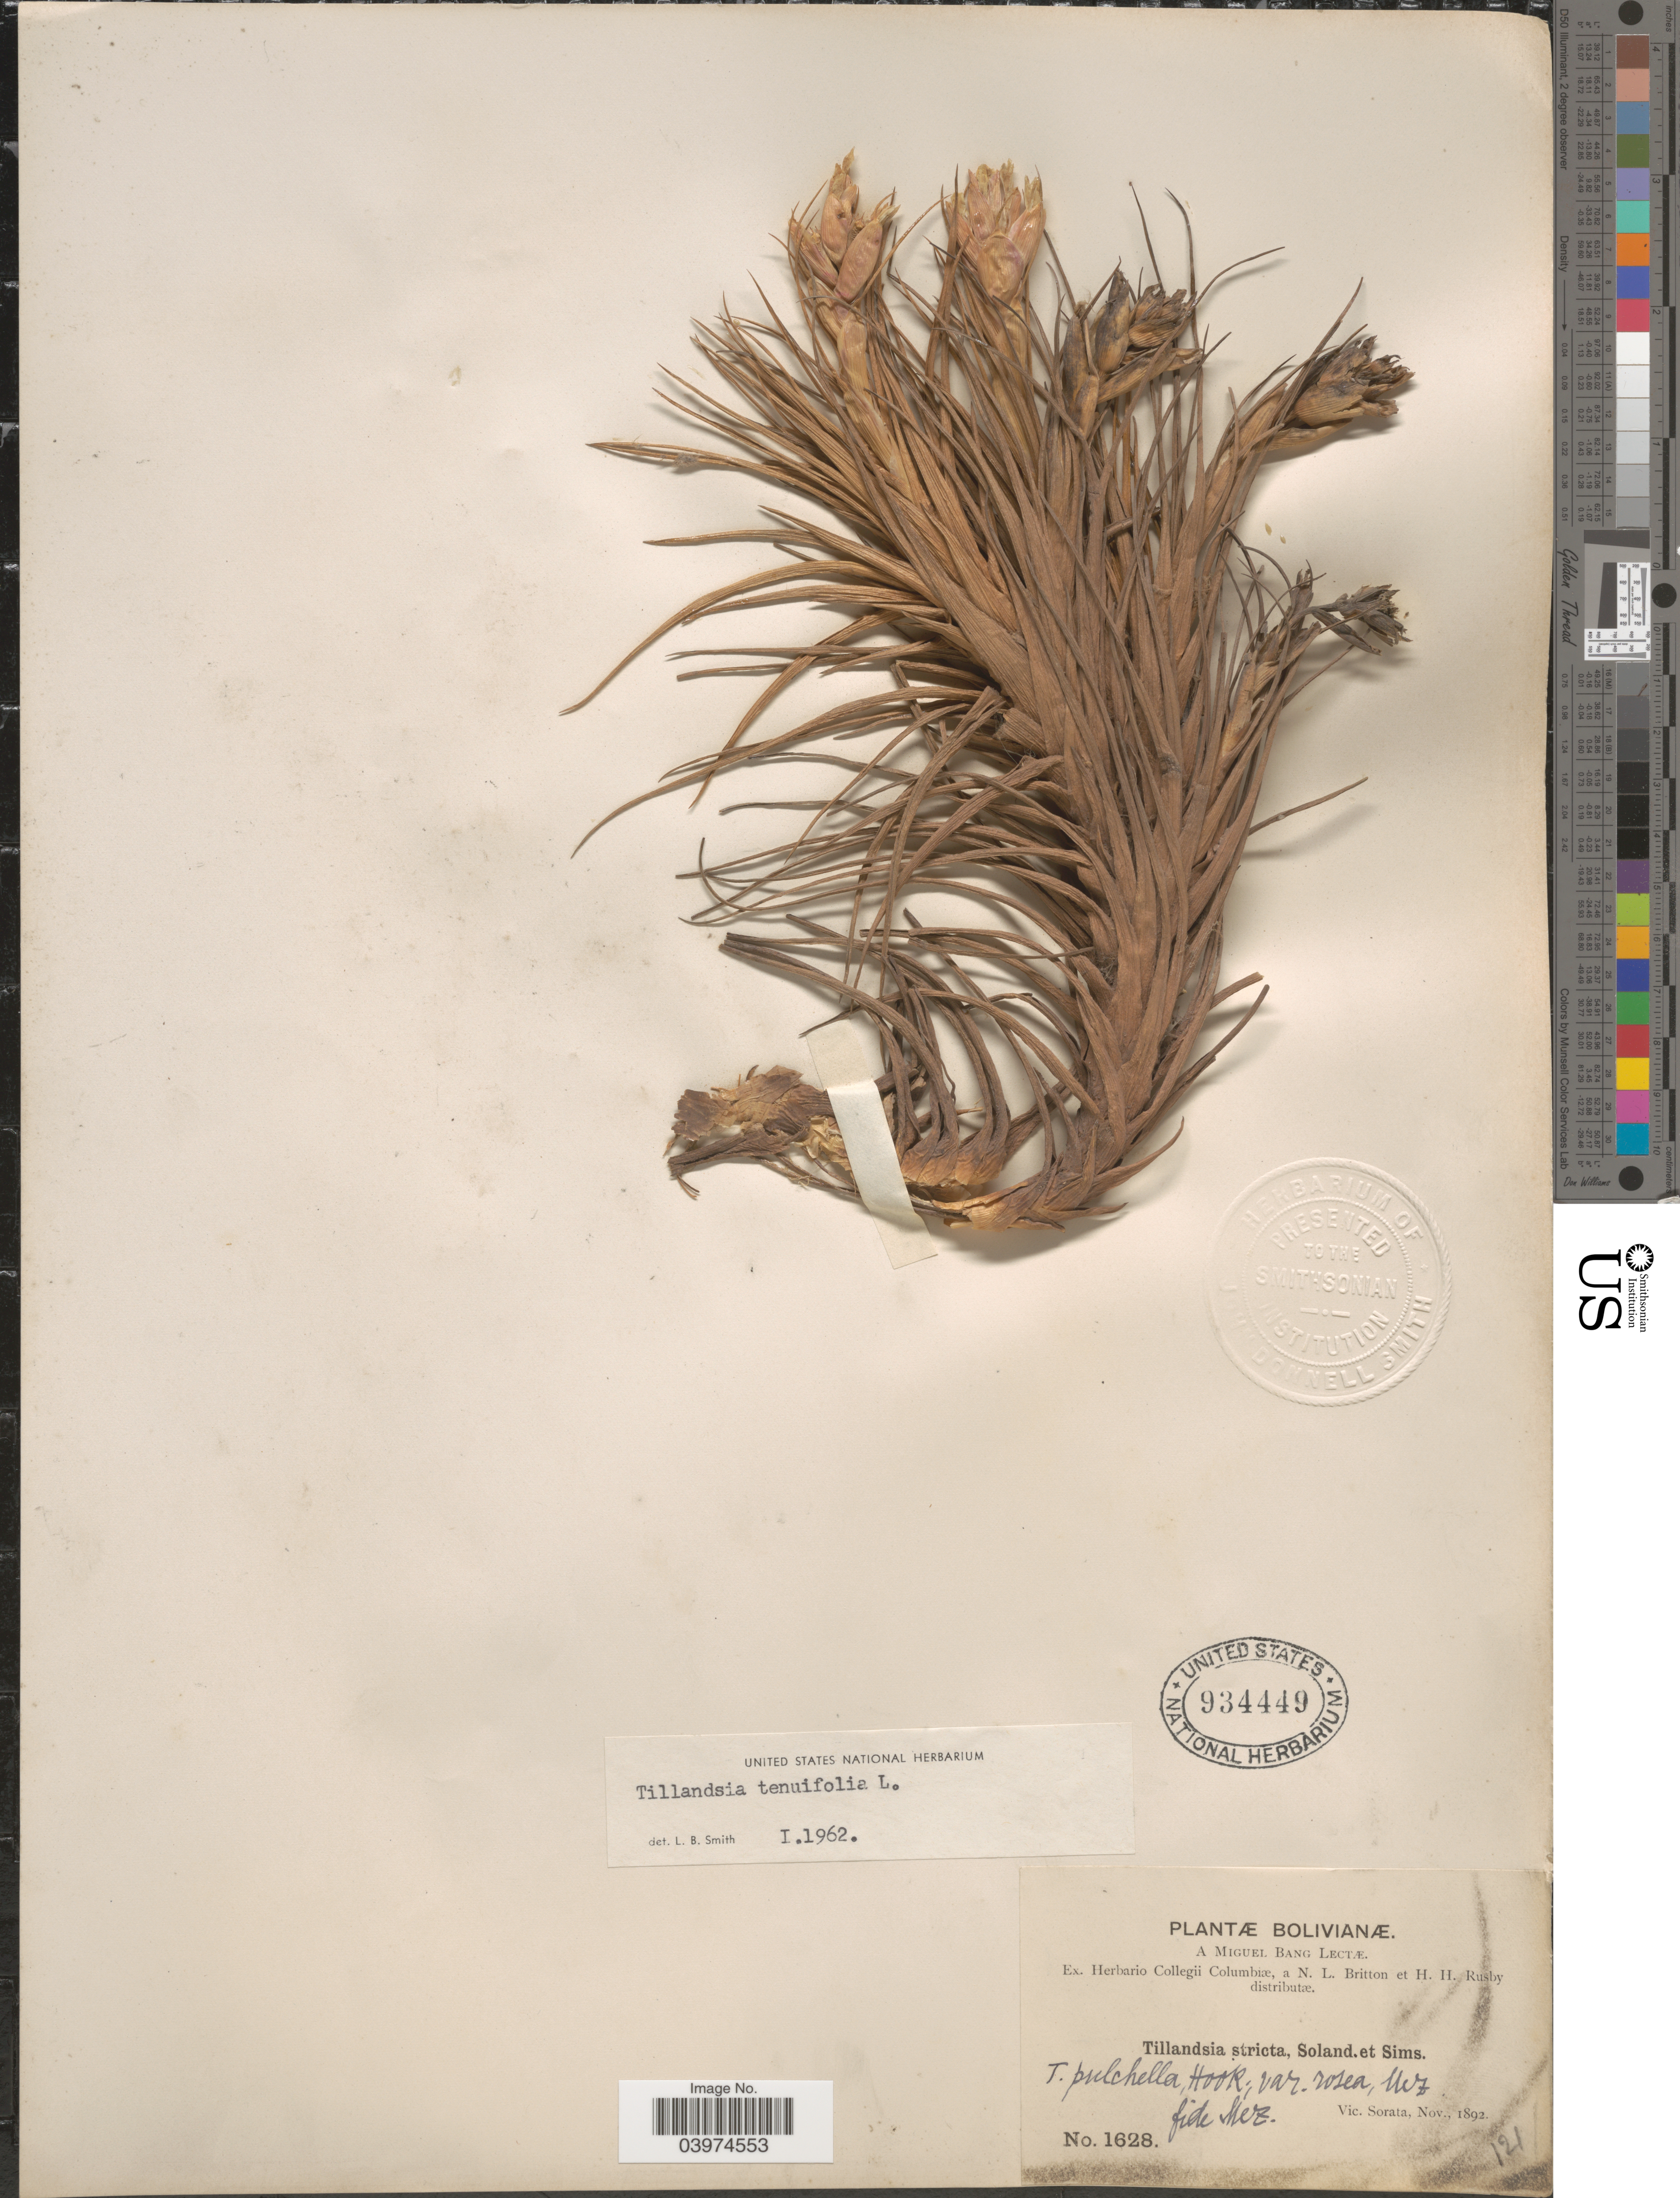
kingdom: Plantae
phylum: Tracheophyta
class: Liliopsida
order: Poales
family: Bromeliaceae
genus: Tillandsia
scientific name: Tillandsia tenuifolia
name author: L.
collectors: M. Bang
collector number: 1628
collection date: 1892-11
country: Bolivia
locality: Vic. Sorata.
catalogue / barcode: US 934449